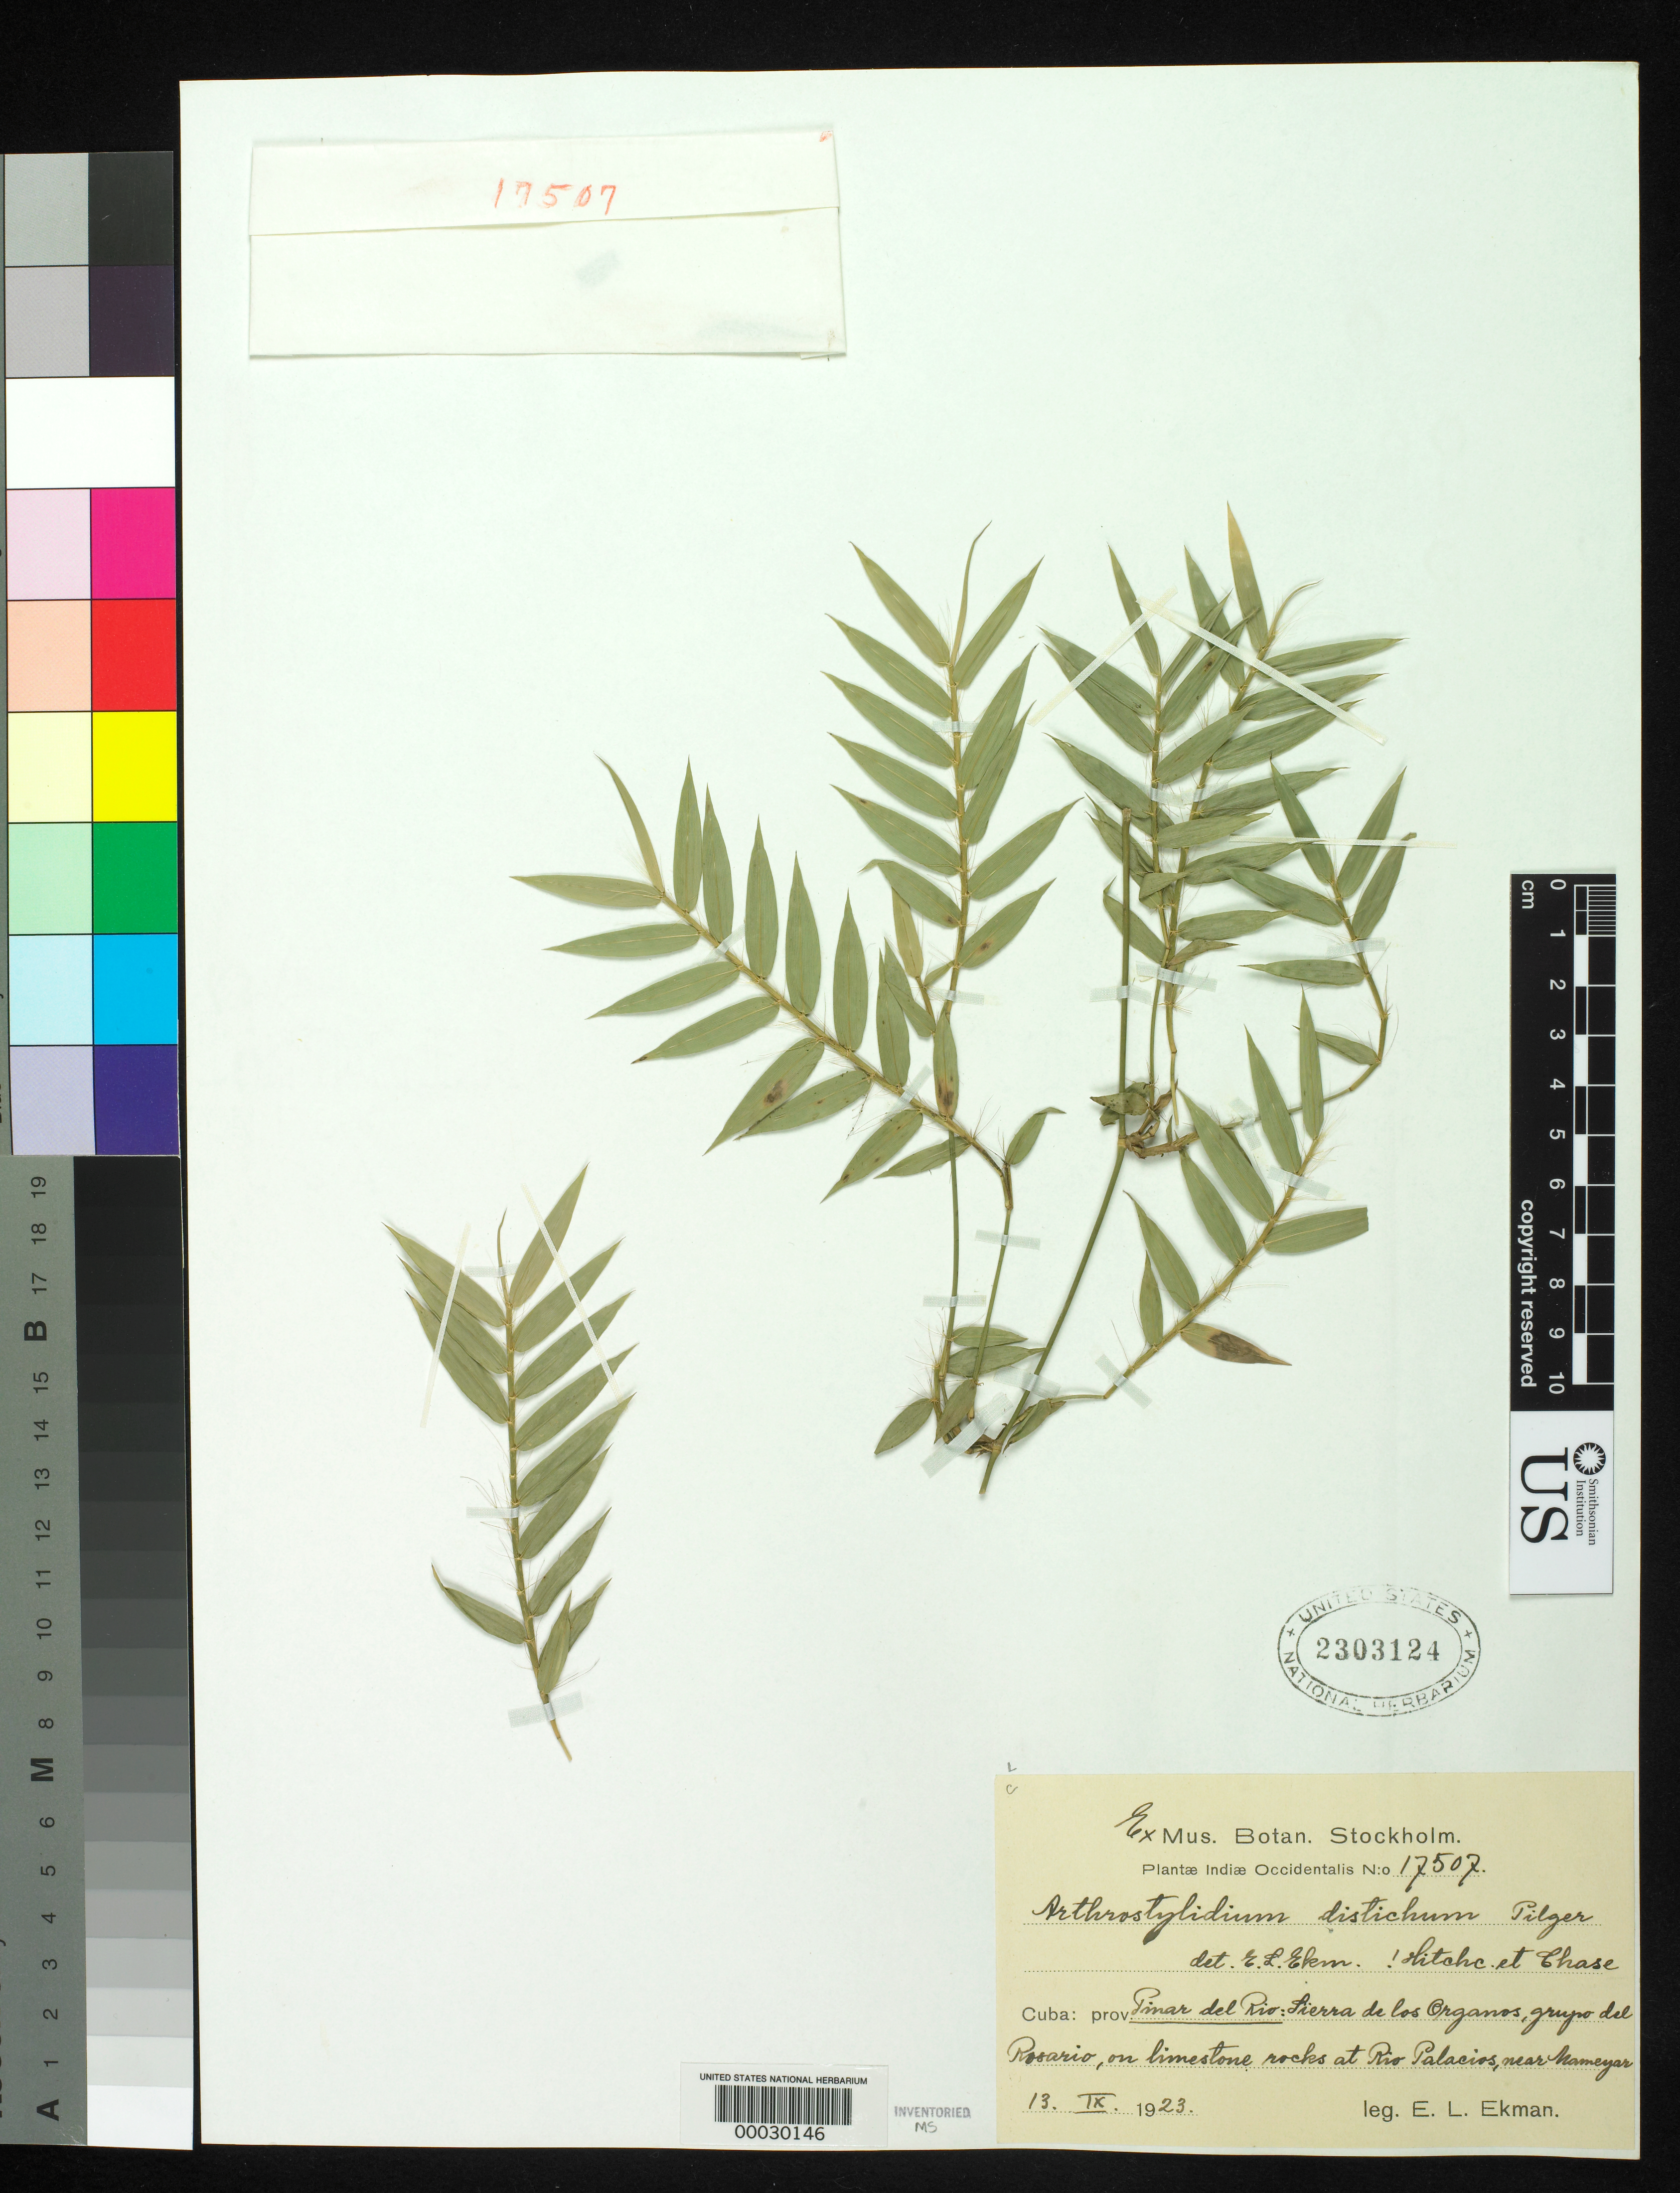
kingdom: Plantae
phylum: Tracheophyta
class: Liliopsida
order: Poales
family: Poaceae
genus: Arthrostylidium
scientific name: Arthrostylidium distichum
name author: Pilg. in Urb.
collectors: E. L. Ekman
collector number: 17507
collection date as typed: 13 Sep 1923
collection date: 1923-09-13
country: Cuba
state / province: Pinar del Río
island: Greater Antilles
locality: Nameyar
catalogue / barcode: US 2303124